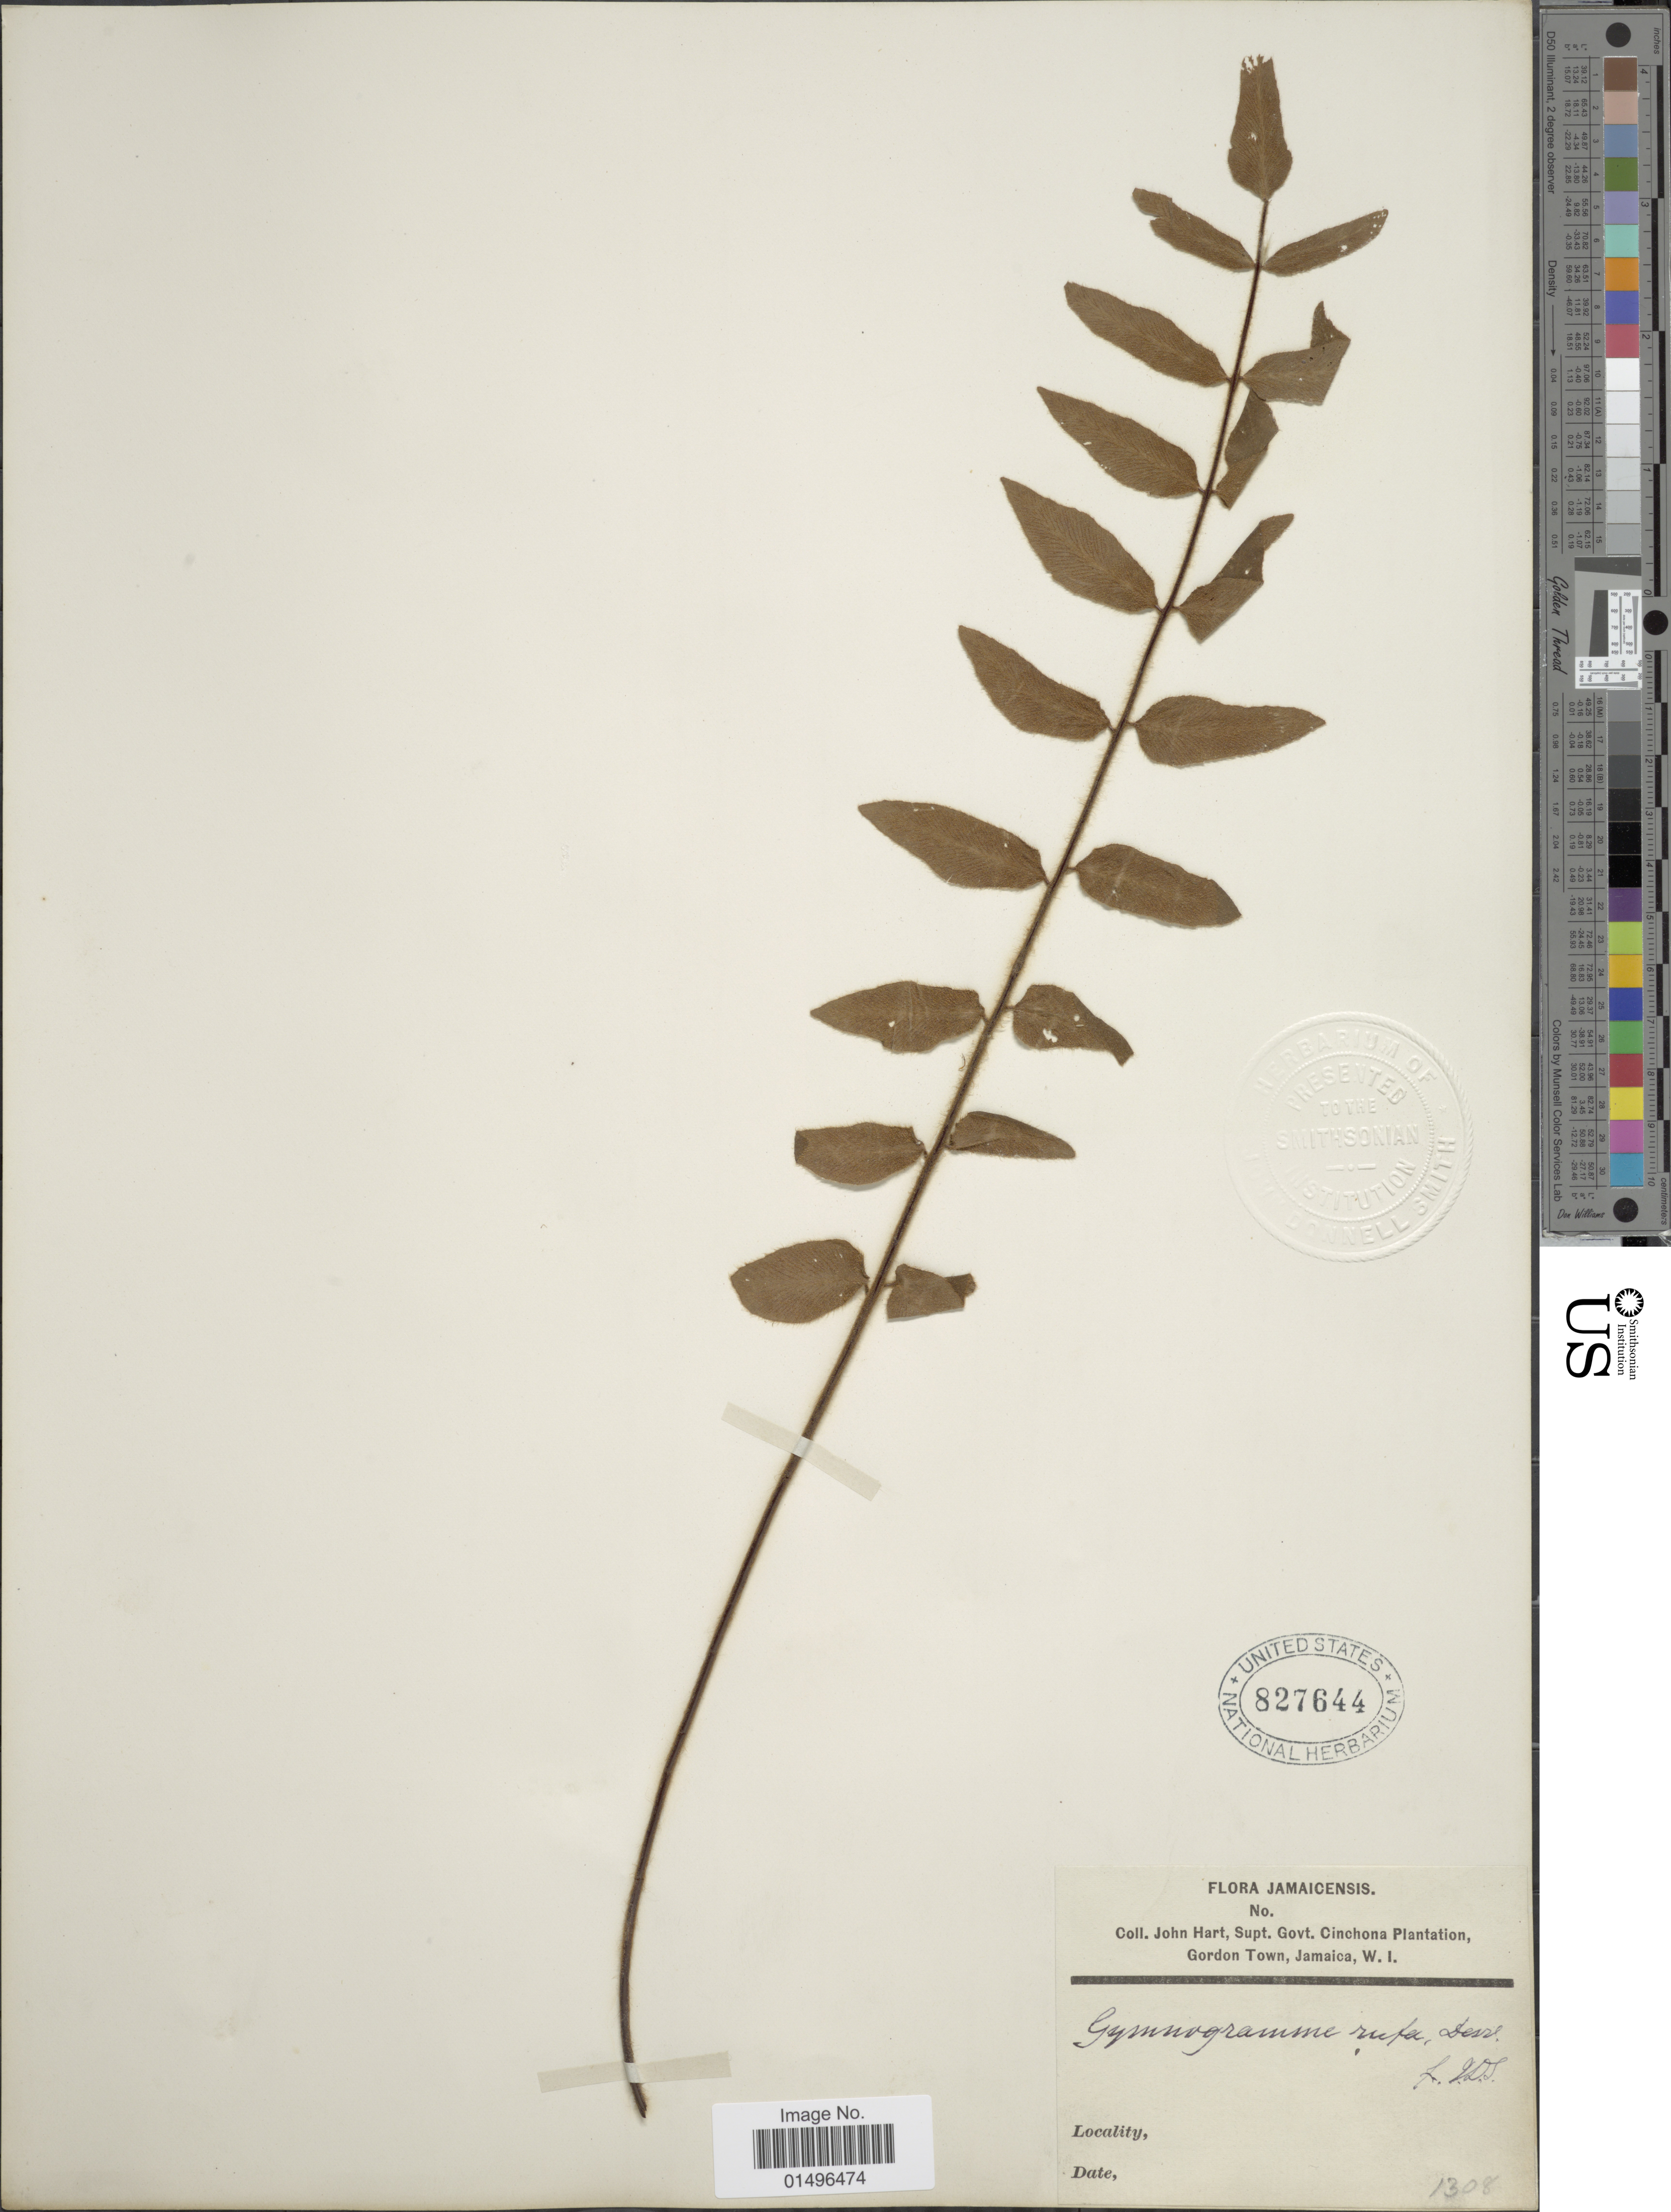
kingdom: Plantae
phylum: Tracheophyta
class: Polypodiopsida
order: Polypodiales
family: Pteridaceae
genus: Hemionitis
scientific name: Hemionitis rufa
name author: (L.) Sw.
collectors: J. H. Hart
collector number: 1308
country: Jamaica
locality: Cinchona Plantation, Gordon Town, Jamaica, W. I.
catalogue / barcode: US 827644